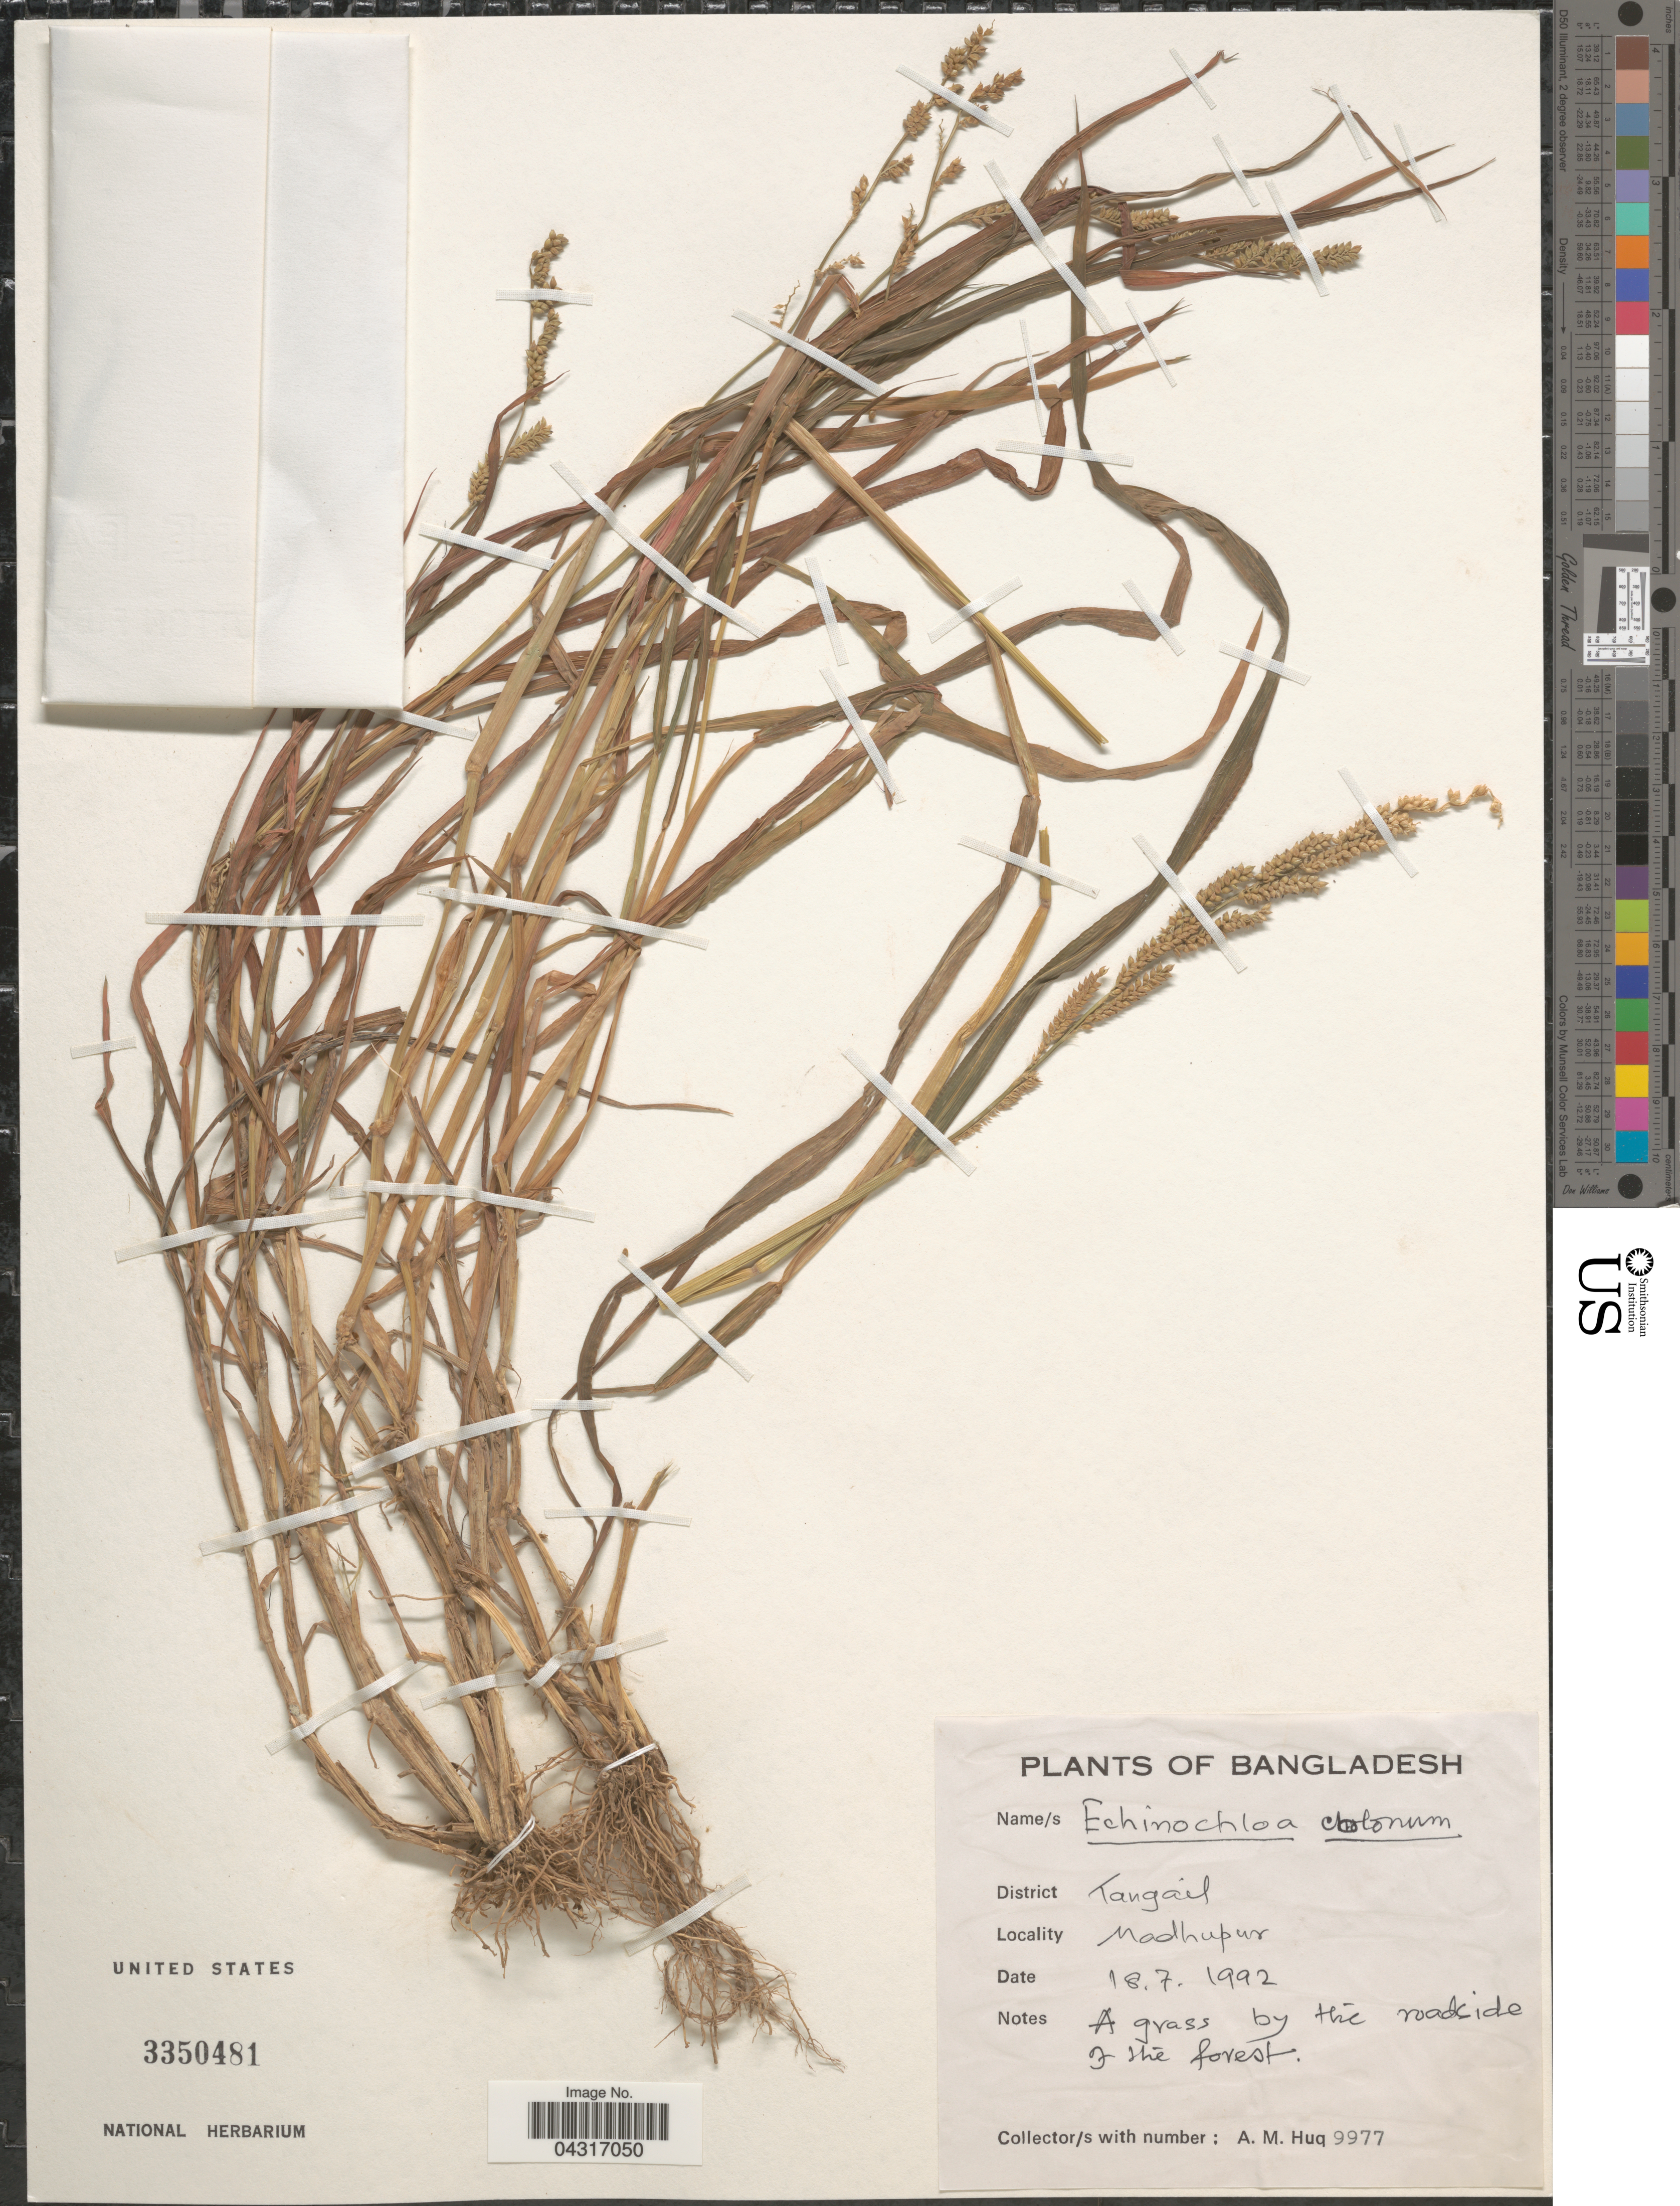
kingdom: Plantae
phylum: Tracheophyta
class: Liliopsida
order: Poales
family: Poaceae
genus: Echinochloa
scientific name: Echinochloa colona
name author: (L.) Link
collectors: A. M. Huq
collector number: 9977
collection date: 1992-07-18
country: Bangladesh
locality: District Tangail. Nadhupur.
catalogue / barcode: US 3350481